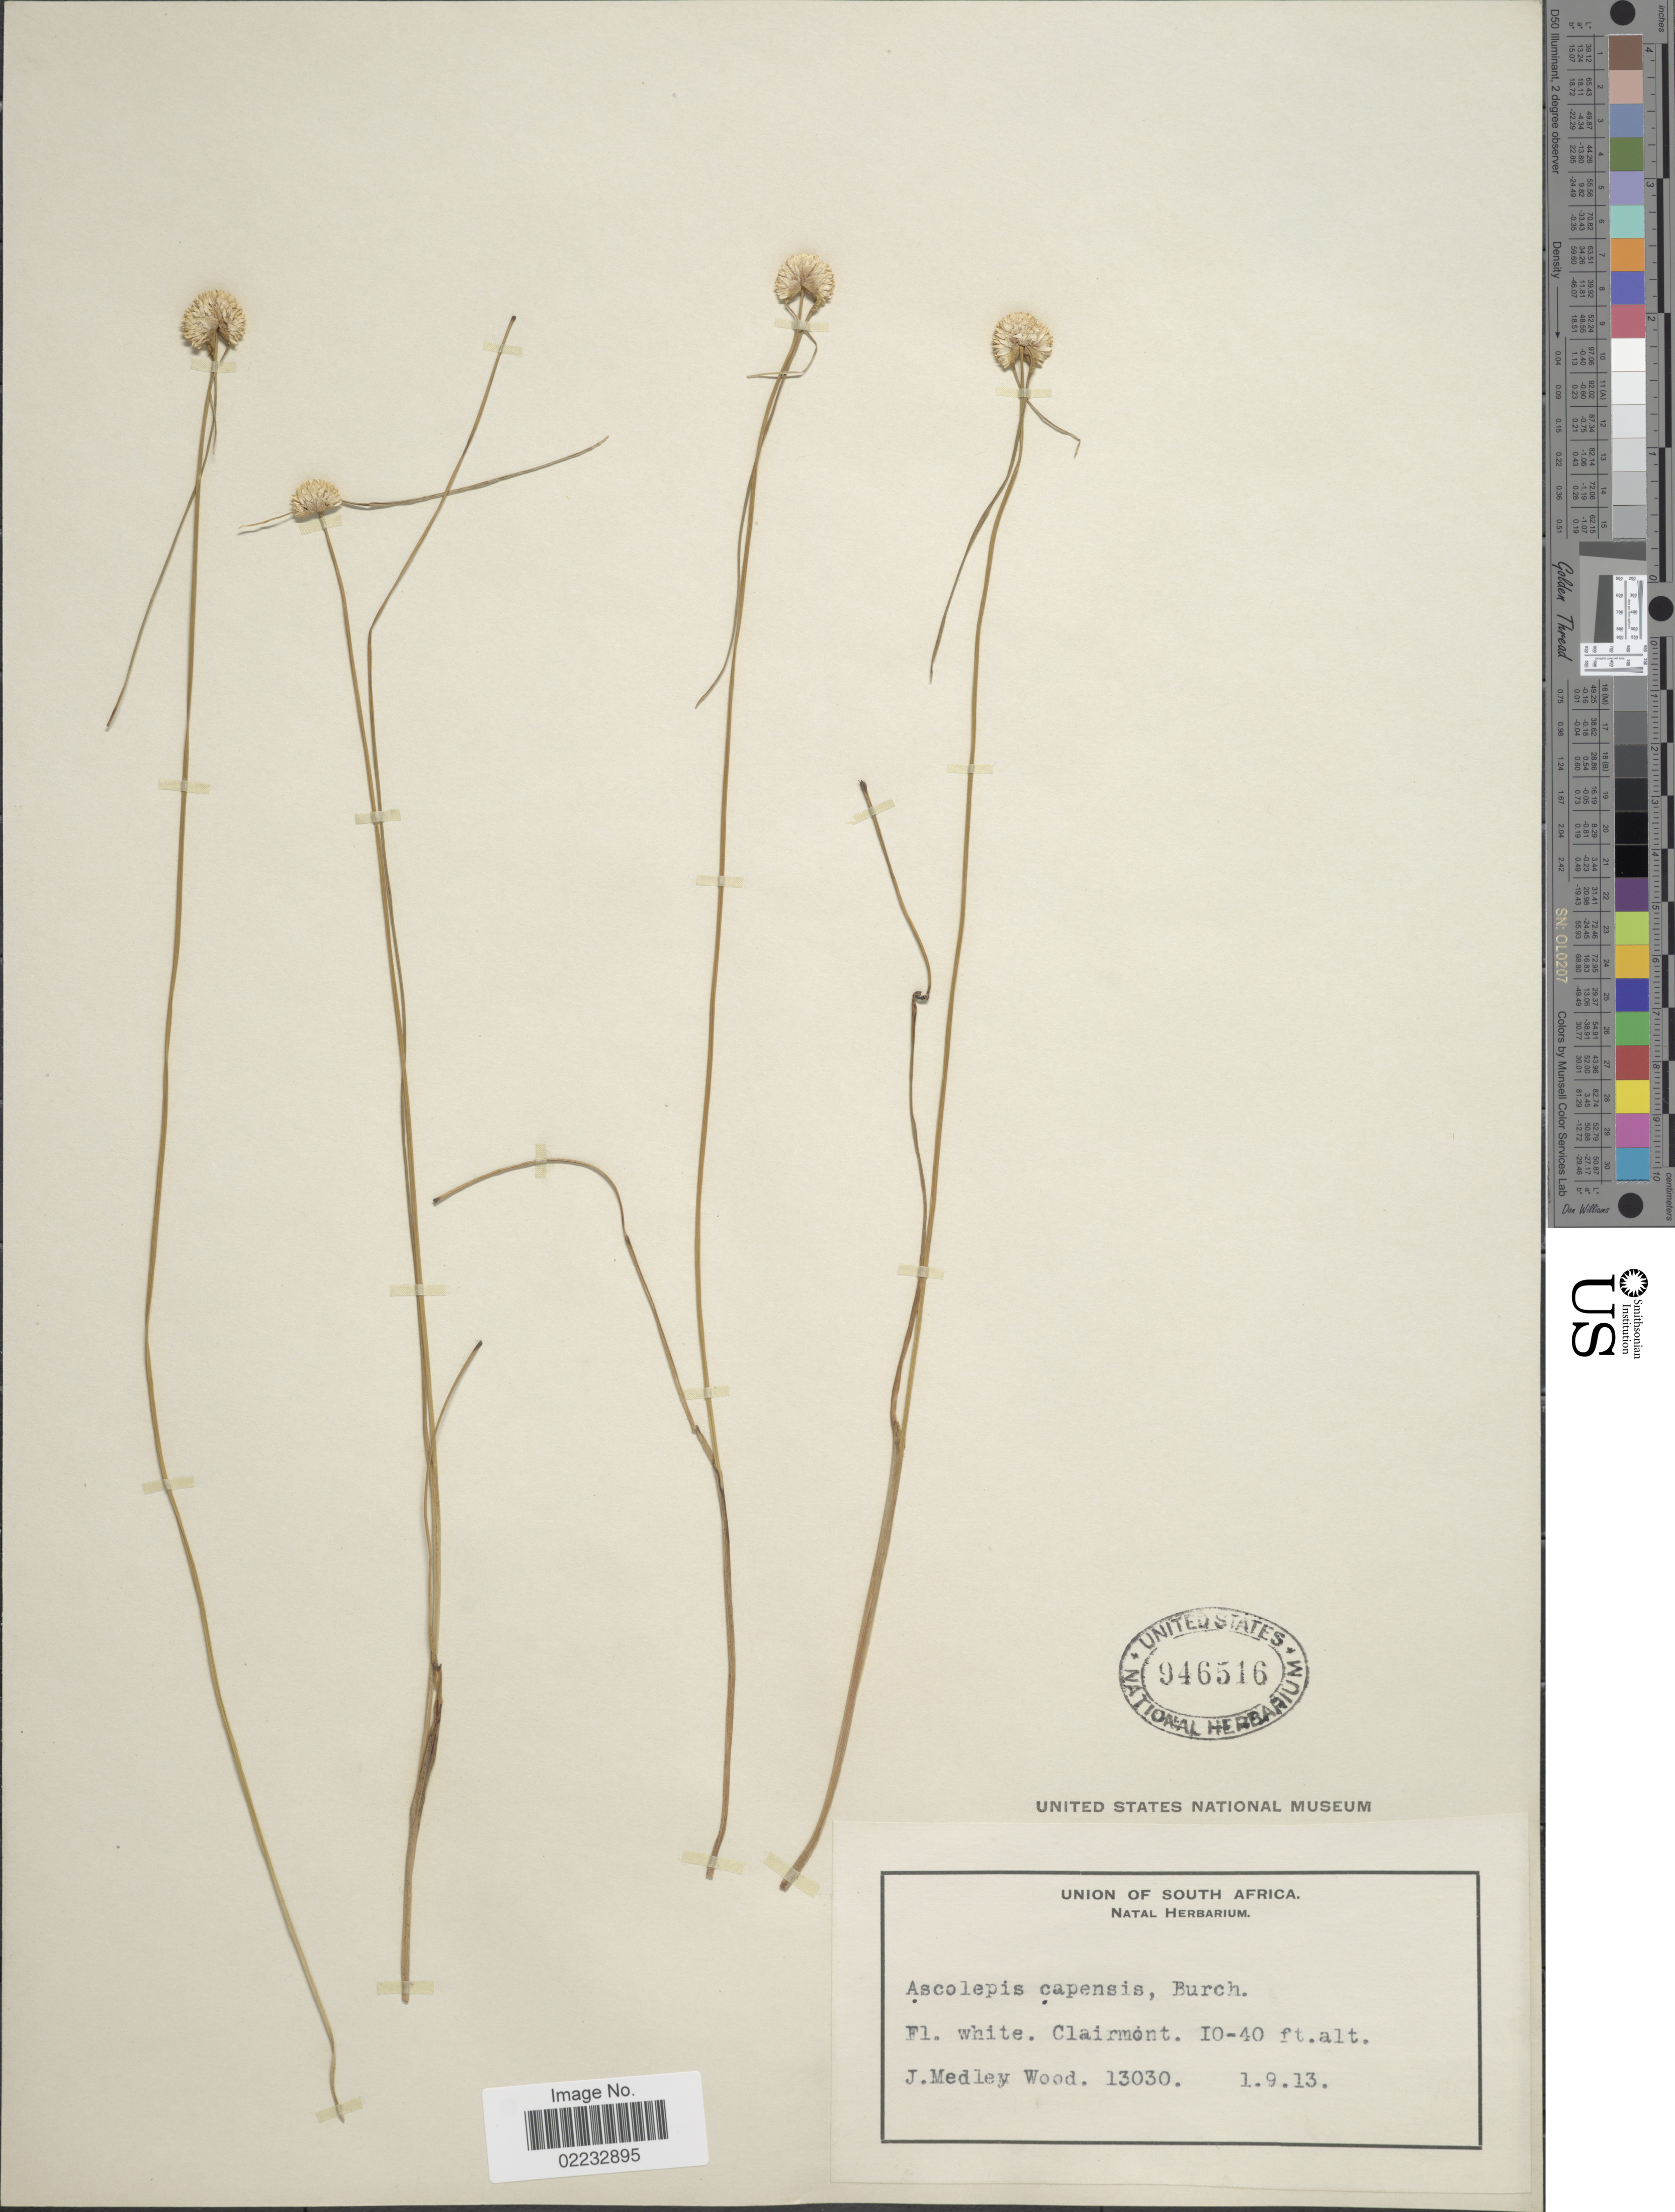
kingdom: Plantae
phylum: Tracheophyta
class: Liliopsida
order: Poales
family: Cyperaceae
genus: Cyperus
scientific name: Cyperus ascocapensis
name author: Bauters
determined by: Strong, M. T., (US), Smithsonian Institution - National Museum of Natural History (UNITED STATES)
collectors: J. Medley Wood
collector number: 13030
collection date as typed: Transcribed d/m/y: 1/9/13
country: South Africa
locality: Clairmont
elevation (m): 3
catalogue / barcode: US 946516